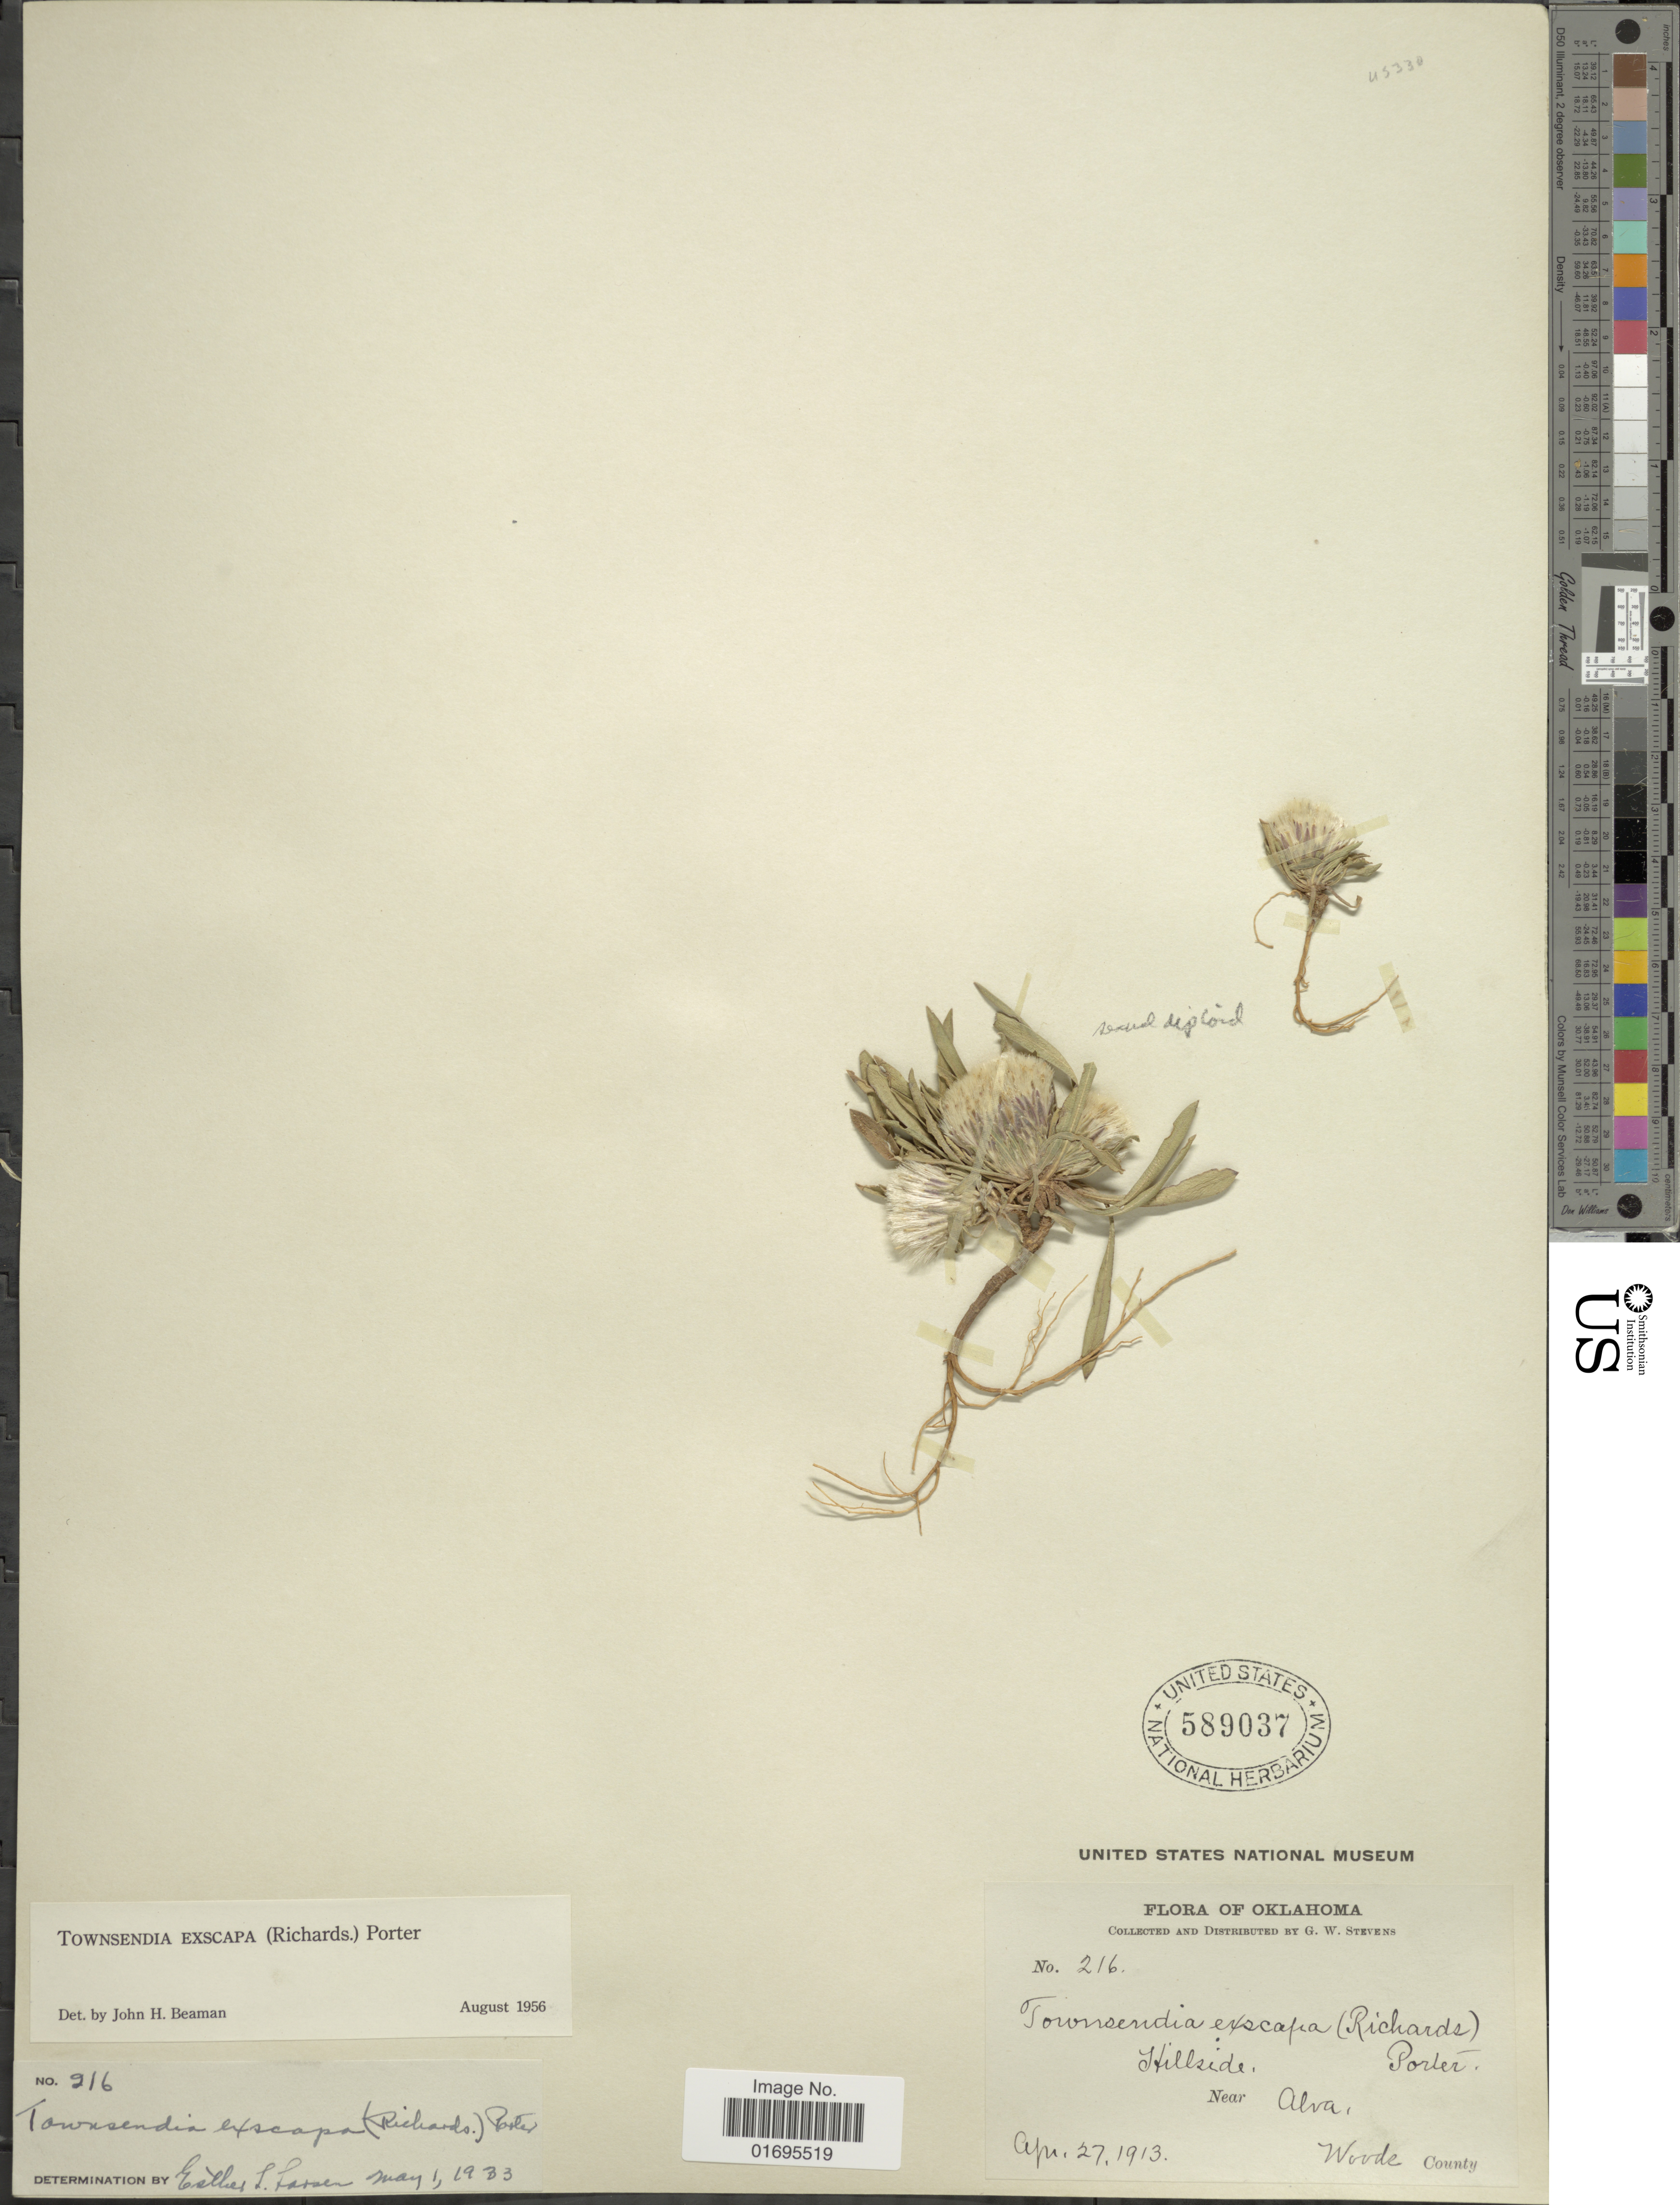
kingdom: Plantae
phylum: Tracheophyta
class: Magnoliopsida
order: Asterales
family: Asteraceae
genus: Townsendia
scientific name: Townsendia exscapa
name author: (Richardson) Porter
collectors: G. W. Stevens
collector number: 216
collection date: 1913-04-27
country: United States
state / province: Oklahoma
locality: Hillside Porter, near Alvva, Woode County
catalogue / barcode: US 589037